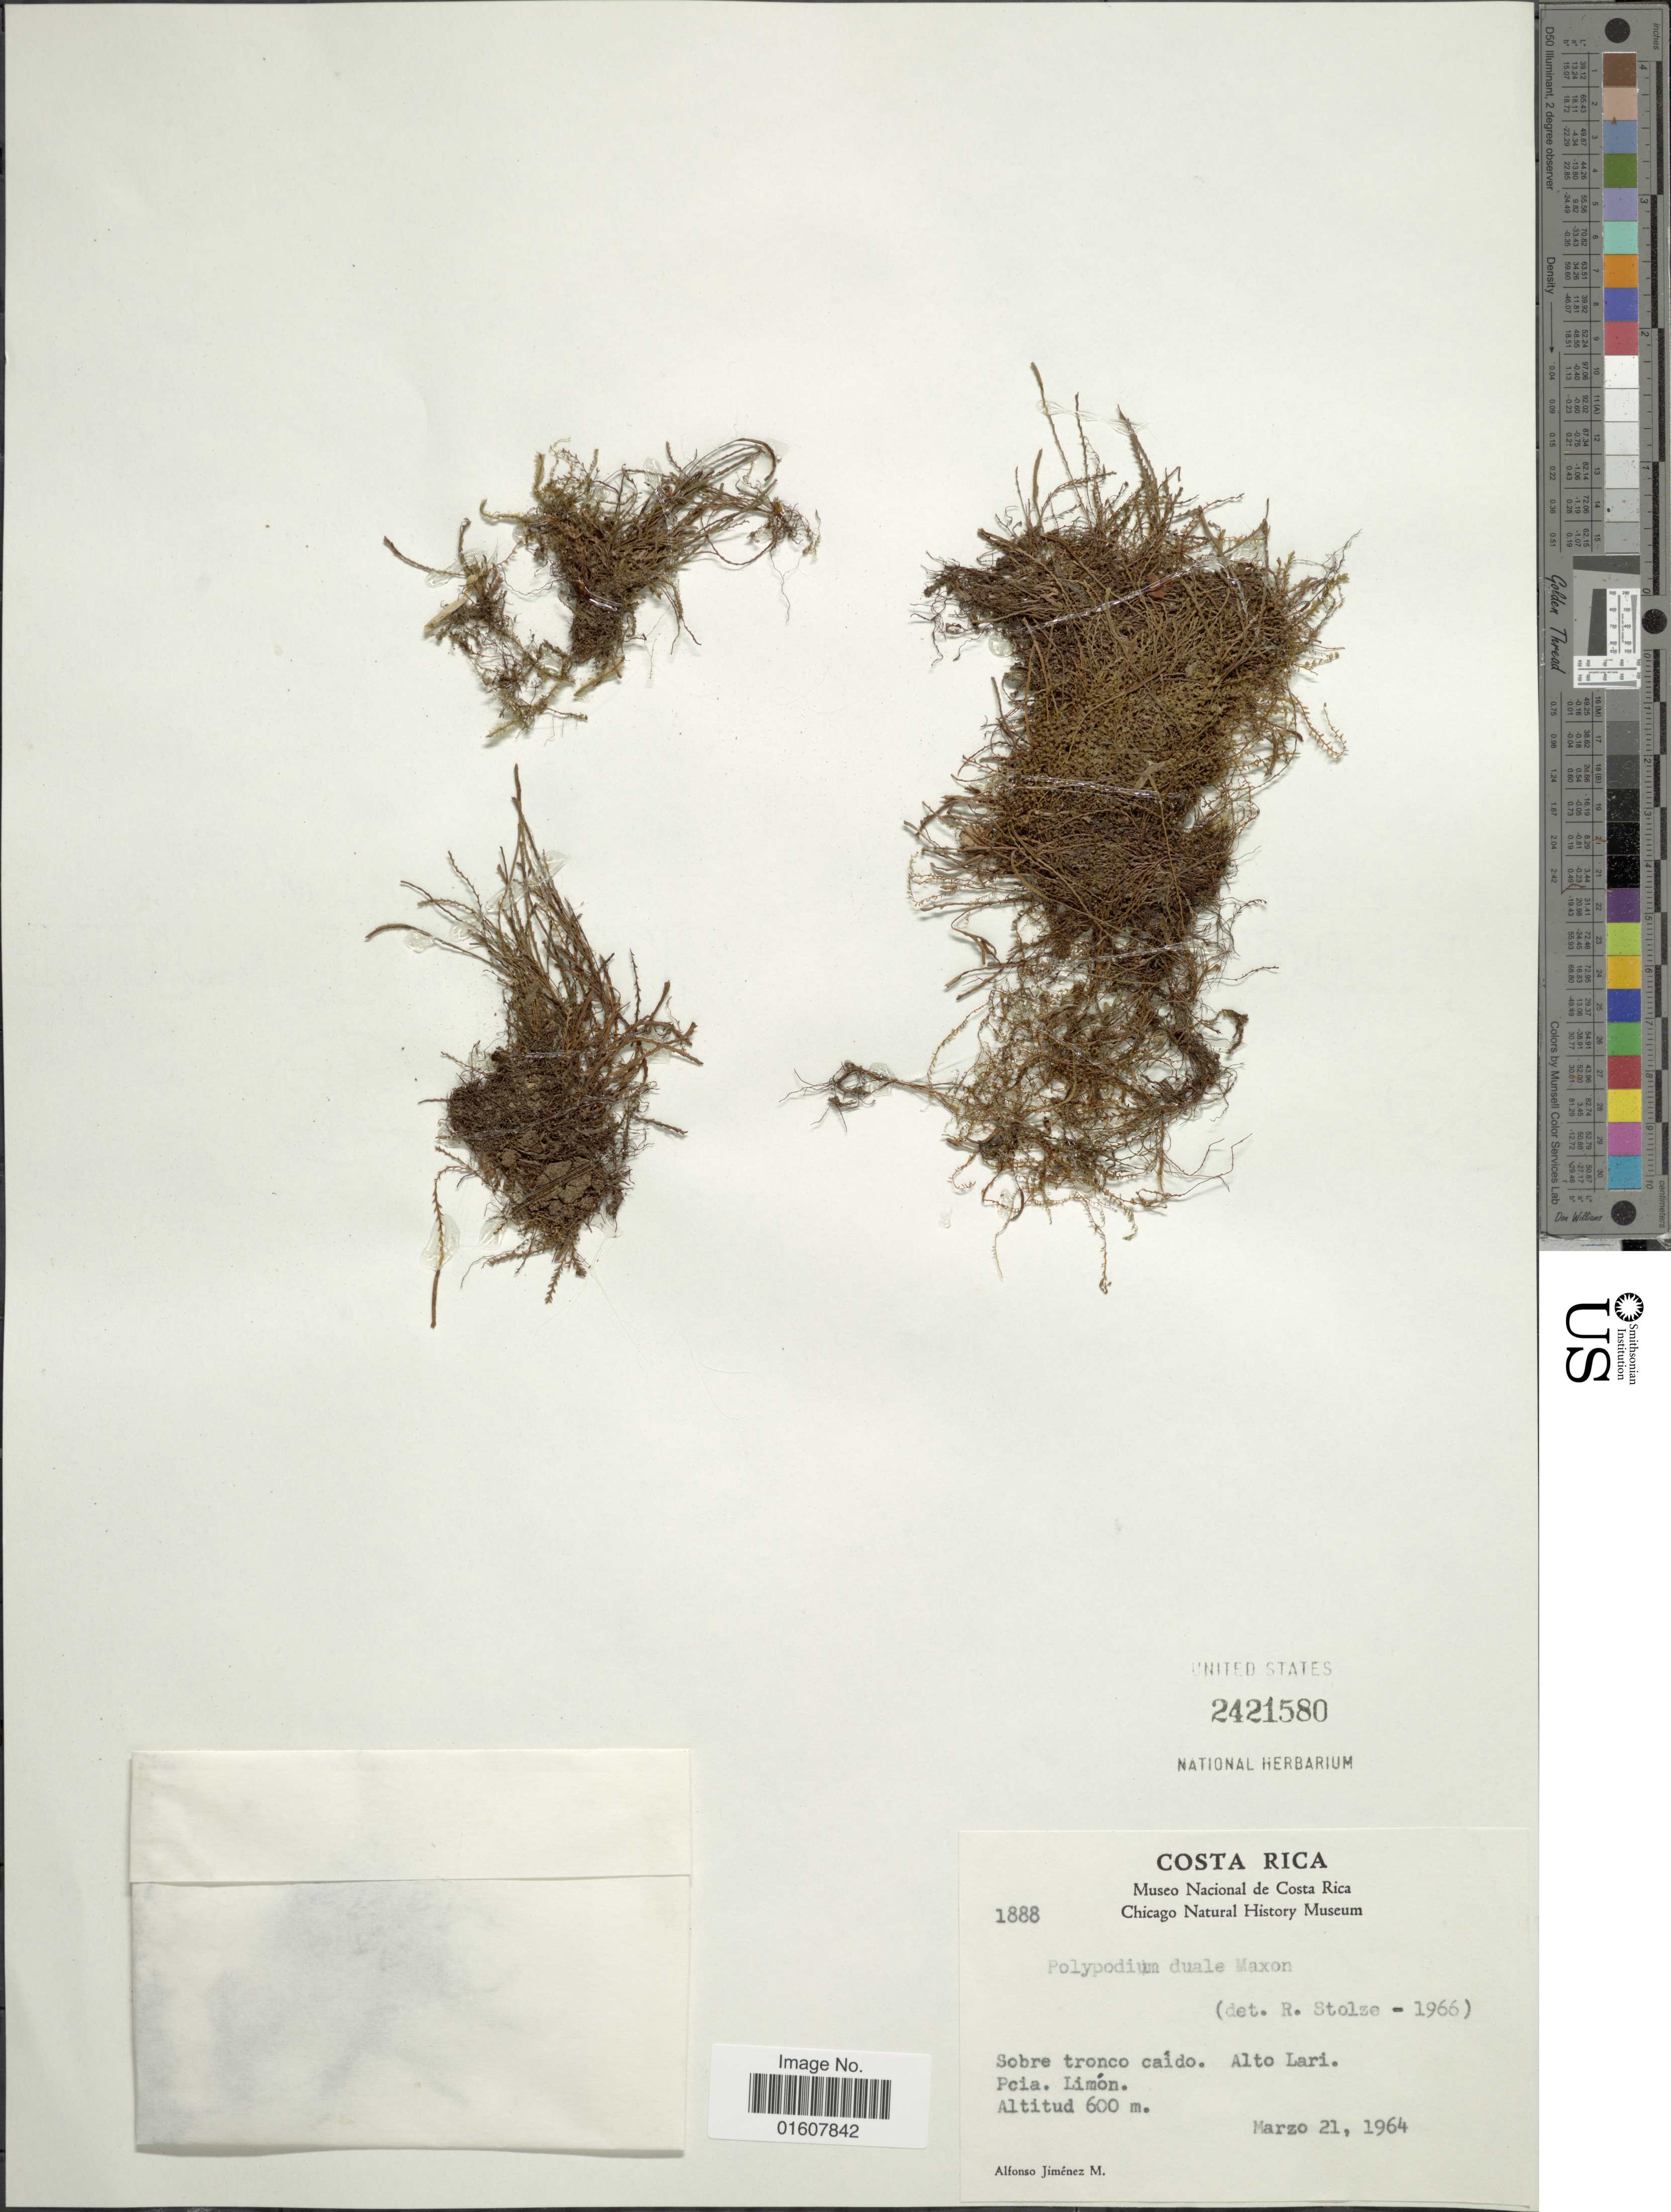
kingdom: Plantae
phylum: Tracheophyta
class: Polypodiopsida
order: Polypodiales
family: Polypodiaceae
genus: Cochlidium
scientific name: Cochlidium serrulatum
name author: (Sw.) L.E. Bishop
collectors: A. Jimenez M.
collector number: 1888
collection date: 1964-03-21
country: Costa Rica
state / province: Limón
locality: Sobre tronco caido. Alto Lari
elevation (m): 600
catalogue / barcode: US 2421580